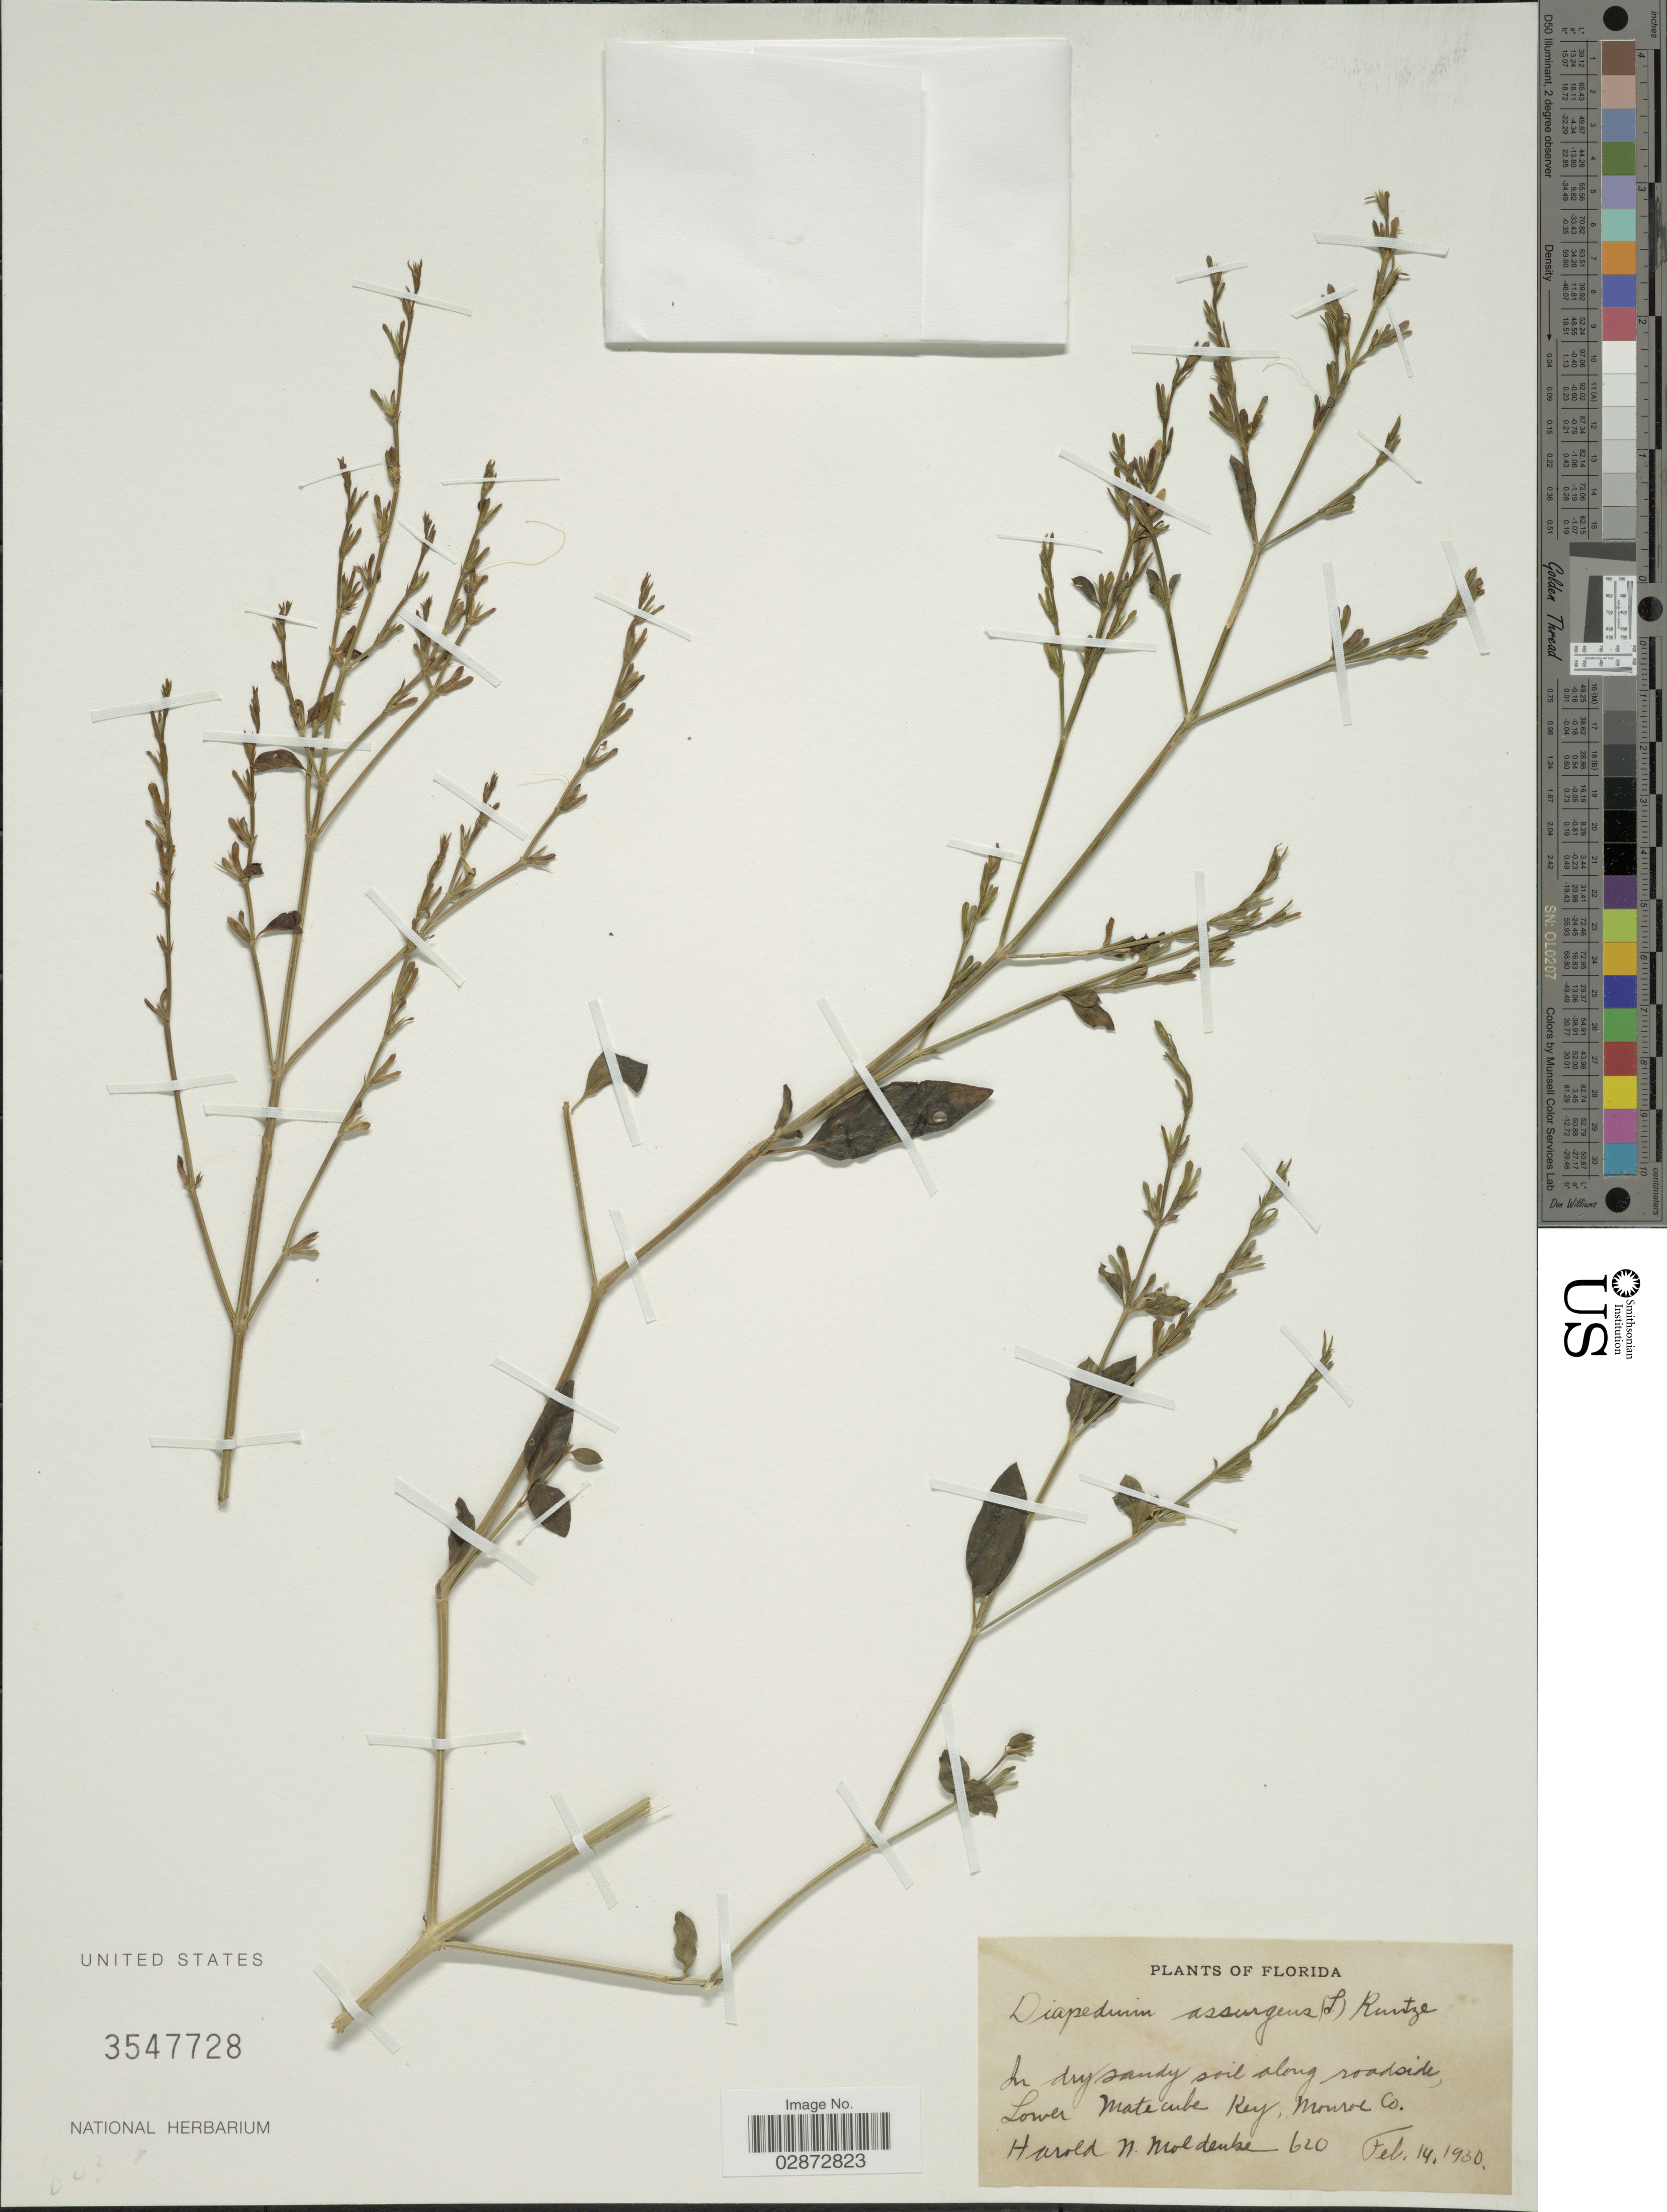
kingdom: Plantae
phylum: Tracheophyta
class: Magnoliopsida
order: Lamiales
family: Acanthaceae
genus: Diapedium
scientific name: Diapedium assurgens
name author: (L.) Kuntze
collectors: H. N. Moldenke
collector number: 620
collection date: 1930-02-14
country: United States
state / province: Florida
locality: Lower Matecube Key, Monroe Co.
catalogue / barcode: US 3547728